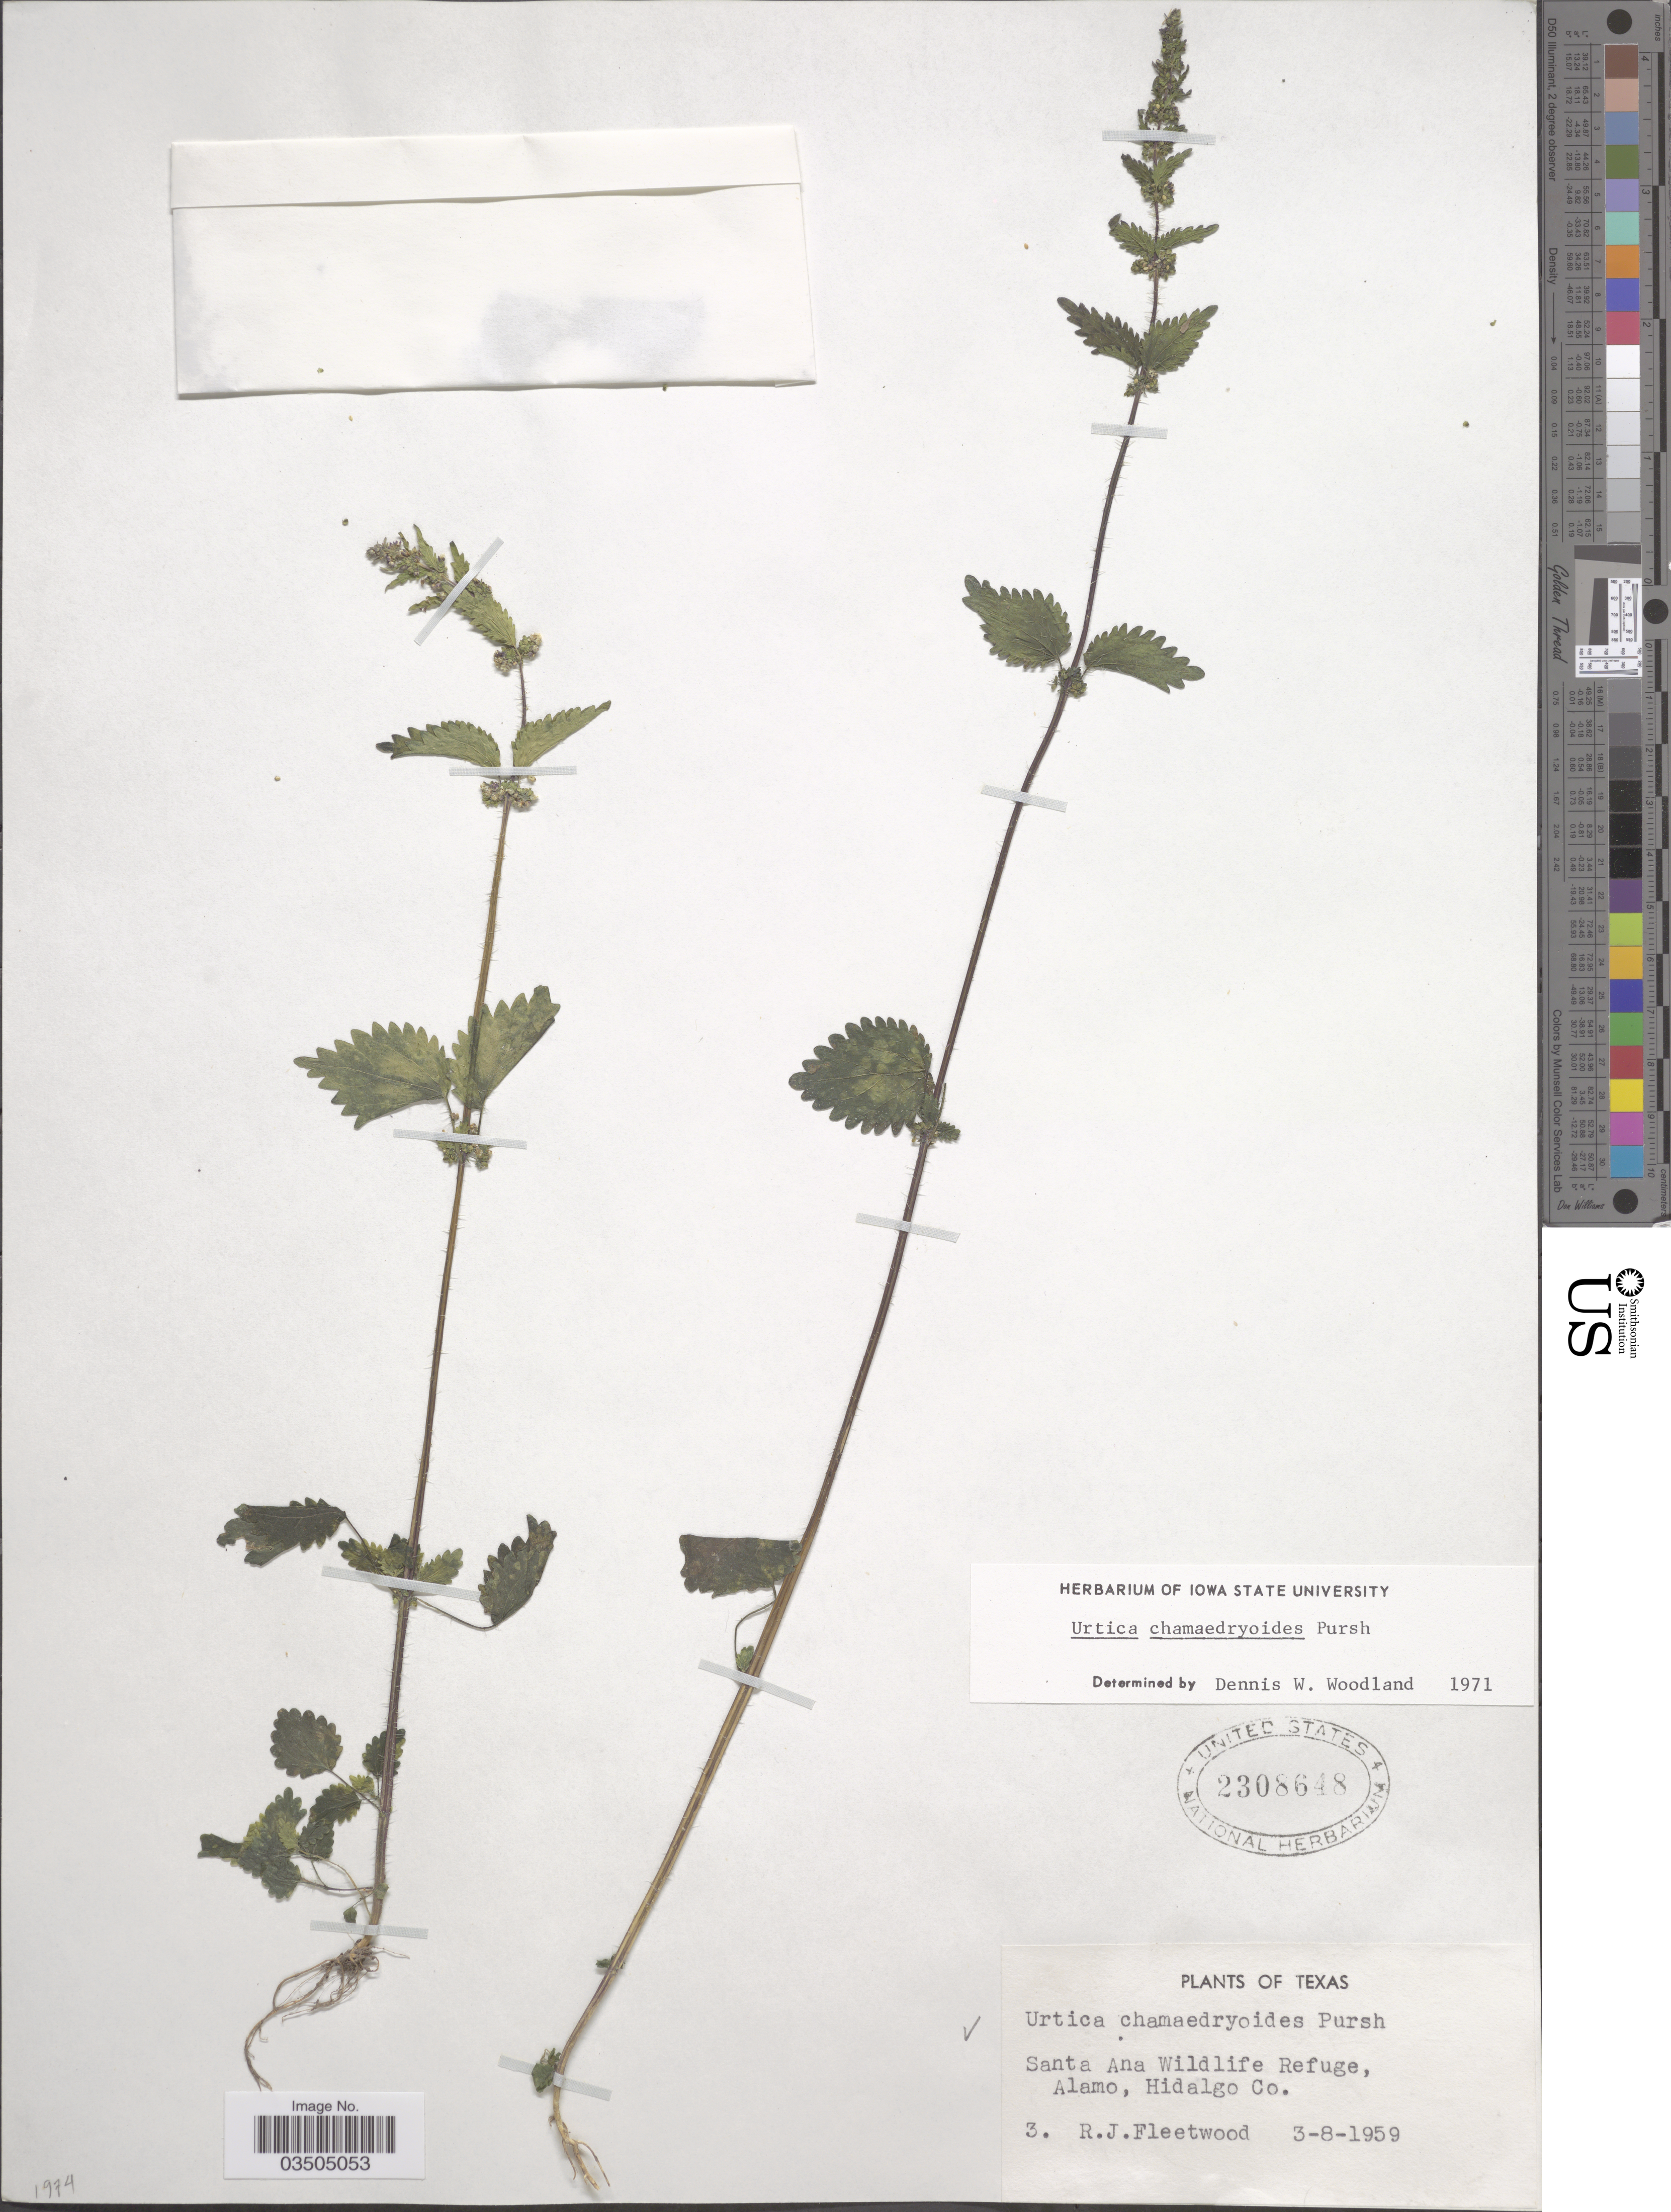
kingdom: Plantae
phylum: Tracheophyta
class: Magnoliopsida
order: Rosales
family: Urticaceae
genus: Urtica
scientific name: Urtica chamaedryoides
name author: Pursh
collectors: R. J. Fleetwood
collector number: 3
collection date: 1959-08-03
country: United States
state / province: Texas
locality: Santa ana Wildlife Refuge, Alamo, Hidalgo Co.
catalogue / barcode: US 2308648